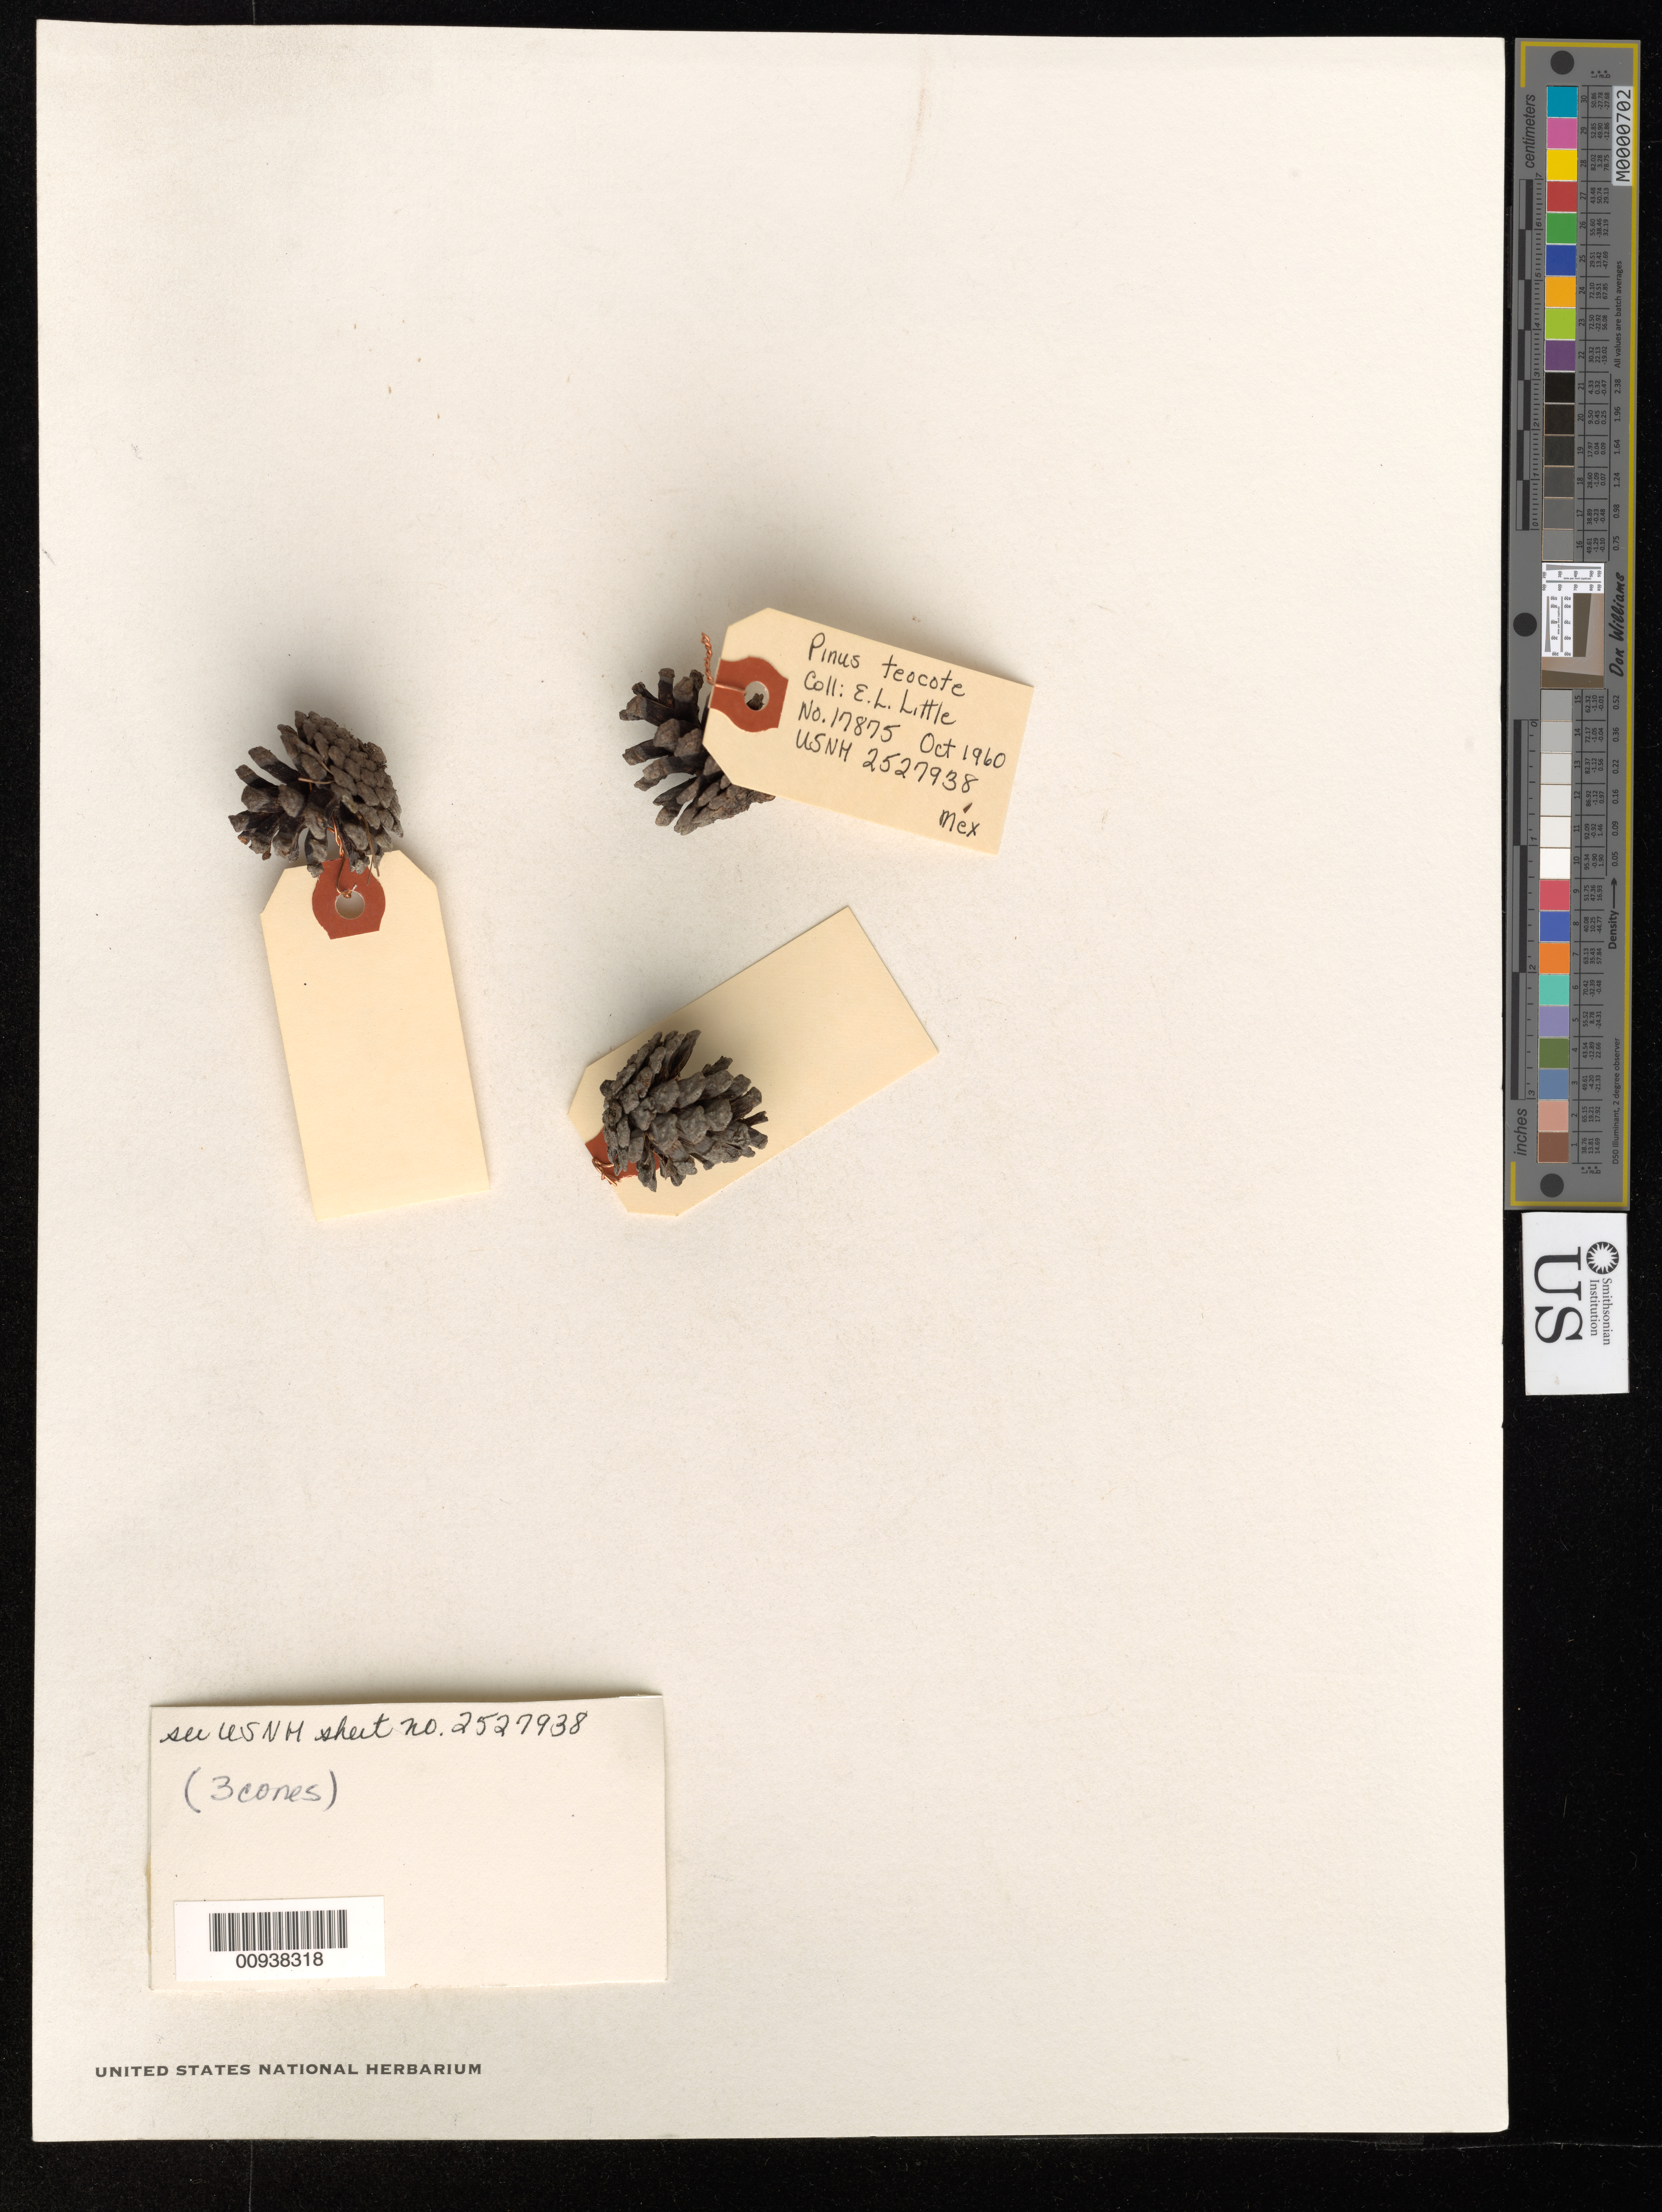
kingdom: Plantae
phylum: Tracheophyta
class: Pinopsida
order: Pinales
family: Pinaceae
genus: Pinus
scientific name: Pinus teocote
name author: Schltdl. & Cham.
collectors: E. L. Little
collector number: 17875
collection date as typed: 01 Oct 1960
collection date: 1960-10-01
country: Mexico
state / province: Durango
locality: San Miguel de las Cruces, 130 km. NW of Durango.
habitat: Pine forest.